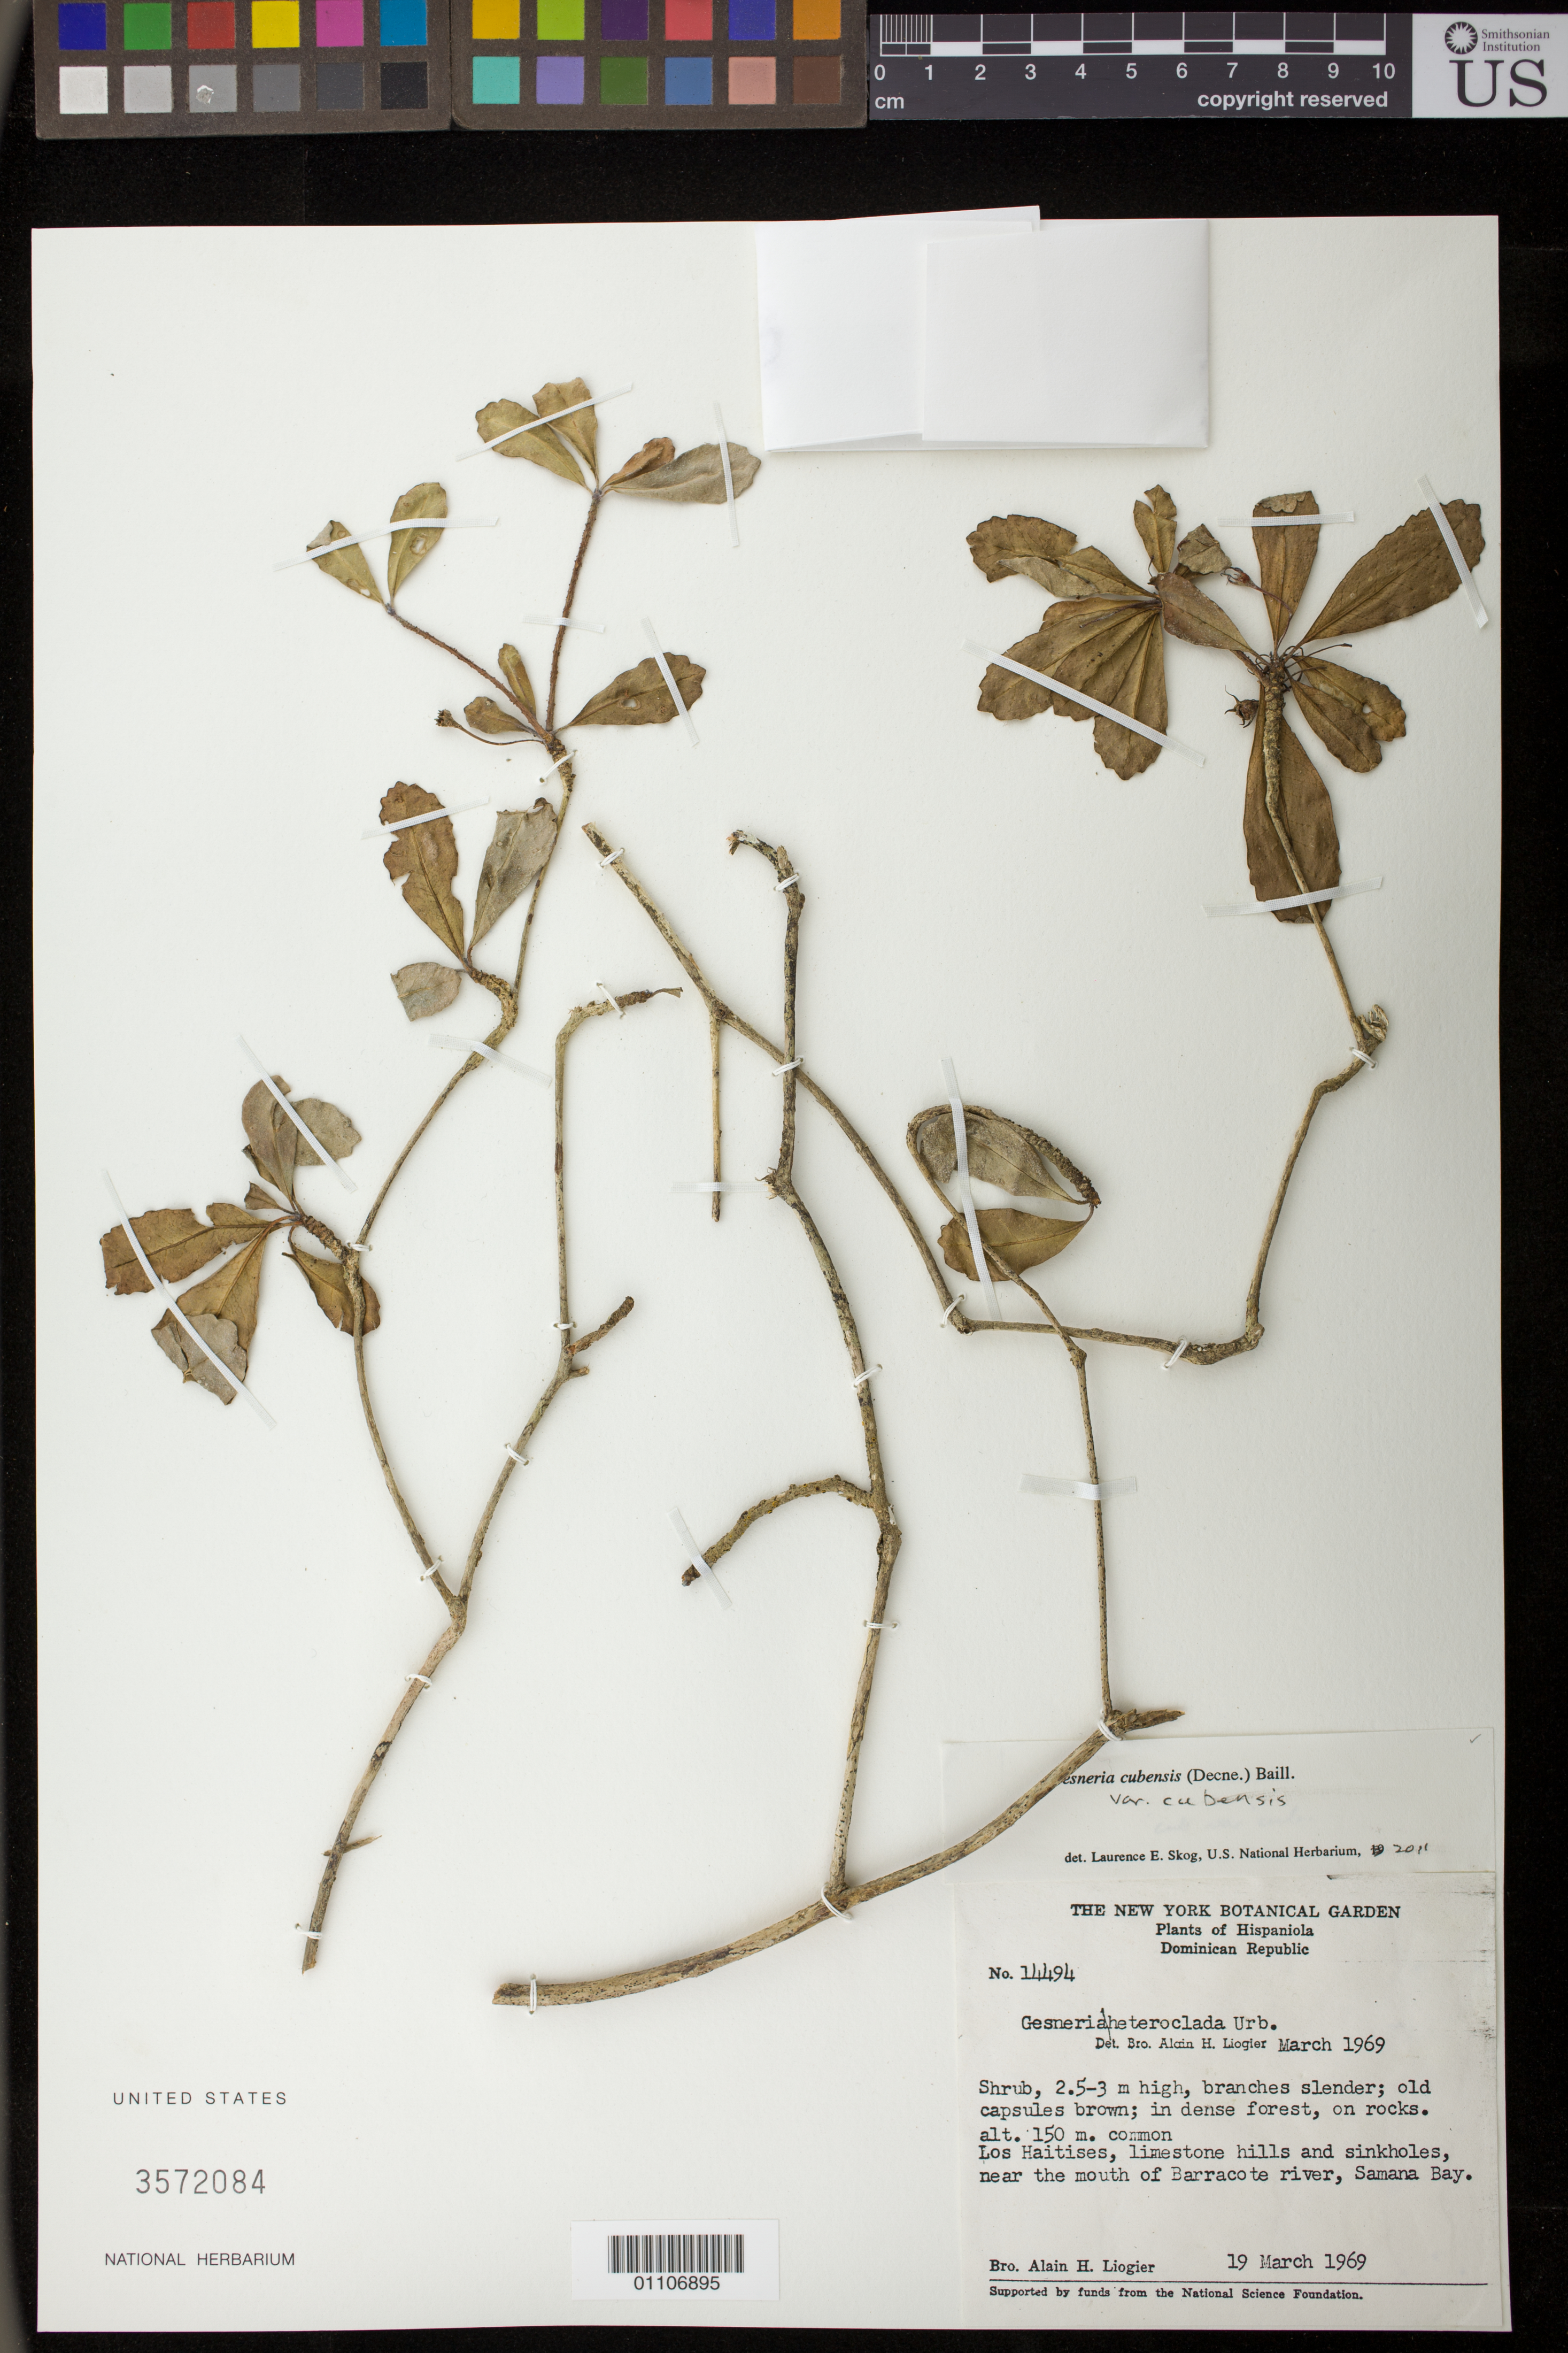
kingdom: Plantae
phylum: Tracheophyta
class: Magnoliopsida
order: Lamiales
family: Gesneriaceae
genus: Gesneria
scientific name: Gesneria cubensis var. cubensis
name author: (Decne.) Baill.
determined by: Skog, Laurence E.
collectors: A. H. Liogier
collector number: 14494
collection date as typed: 19 Mar 1969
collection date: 1969-03-19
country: Dominican Republic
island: Hispaniola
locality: Los Haitises, near mouth of Barracote River, Samana Bay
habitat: Limestone hills & sinkholes; in dense forest, on rocks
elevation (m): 150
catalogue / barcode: US 3572084